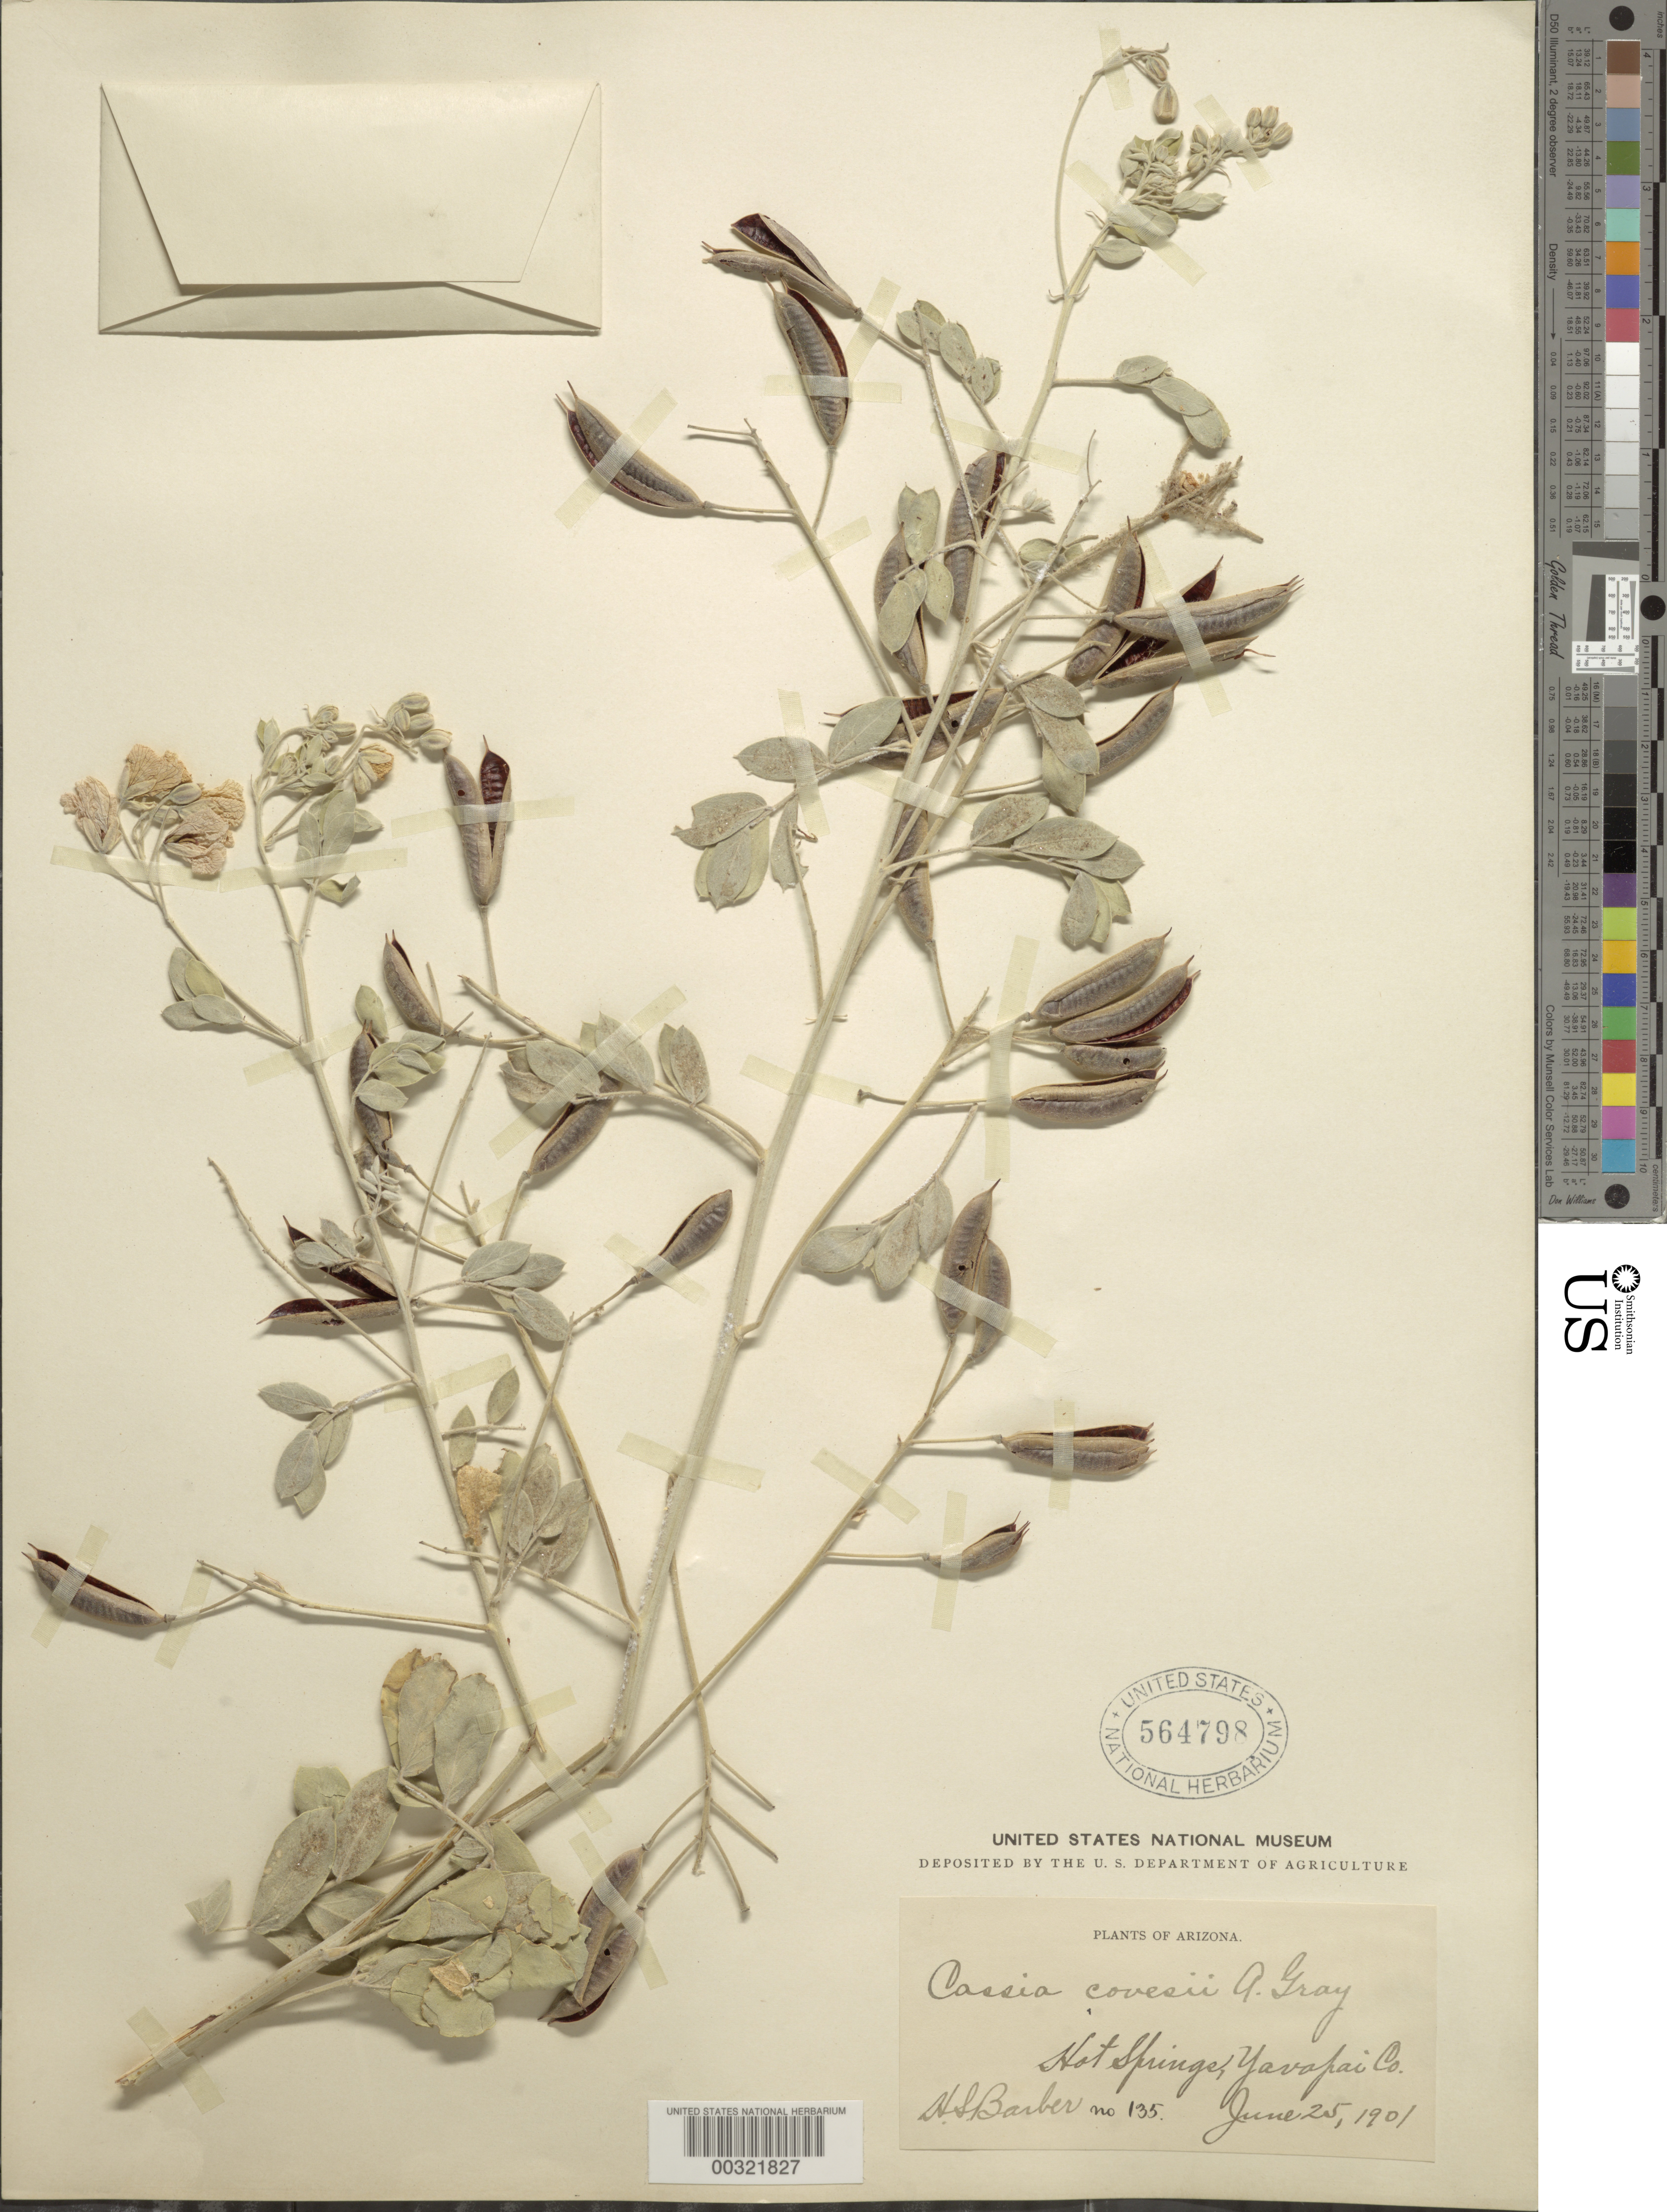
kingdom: Plantae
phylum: Tracheophyta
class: Magnoliopsida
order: Fabales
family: Fabaceae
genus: Senna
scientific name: Senna covesii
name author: (A. Gray) H.S. Irwin & Barneby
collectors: H. Barber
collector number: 135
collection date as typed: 25 Jun 1901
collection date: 1901-06-25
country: United States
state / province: Arizona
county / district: Yavapai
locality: Hot springs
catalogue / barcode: US 564798